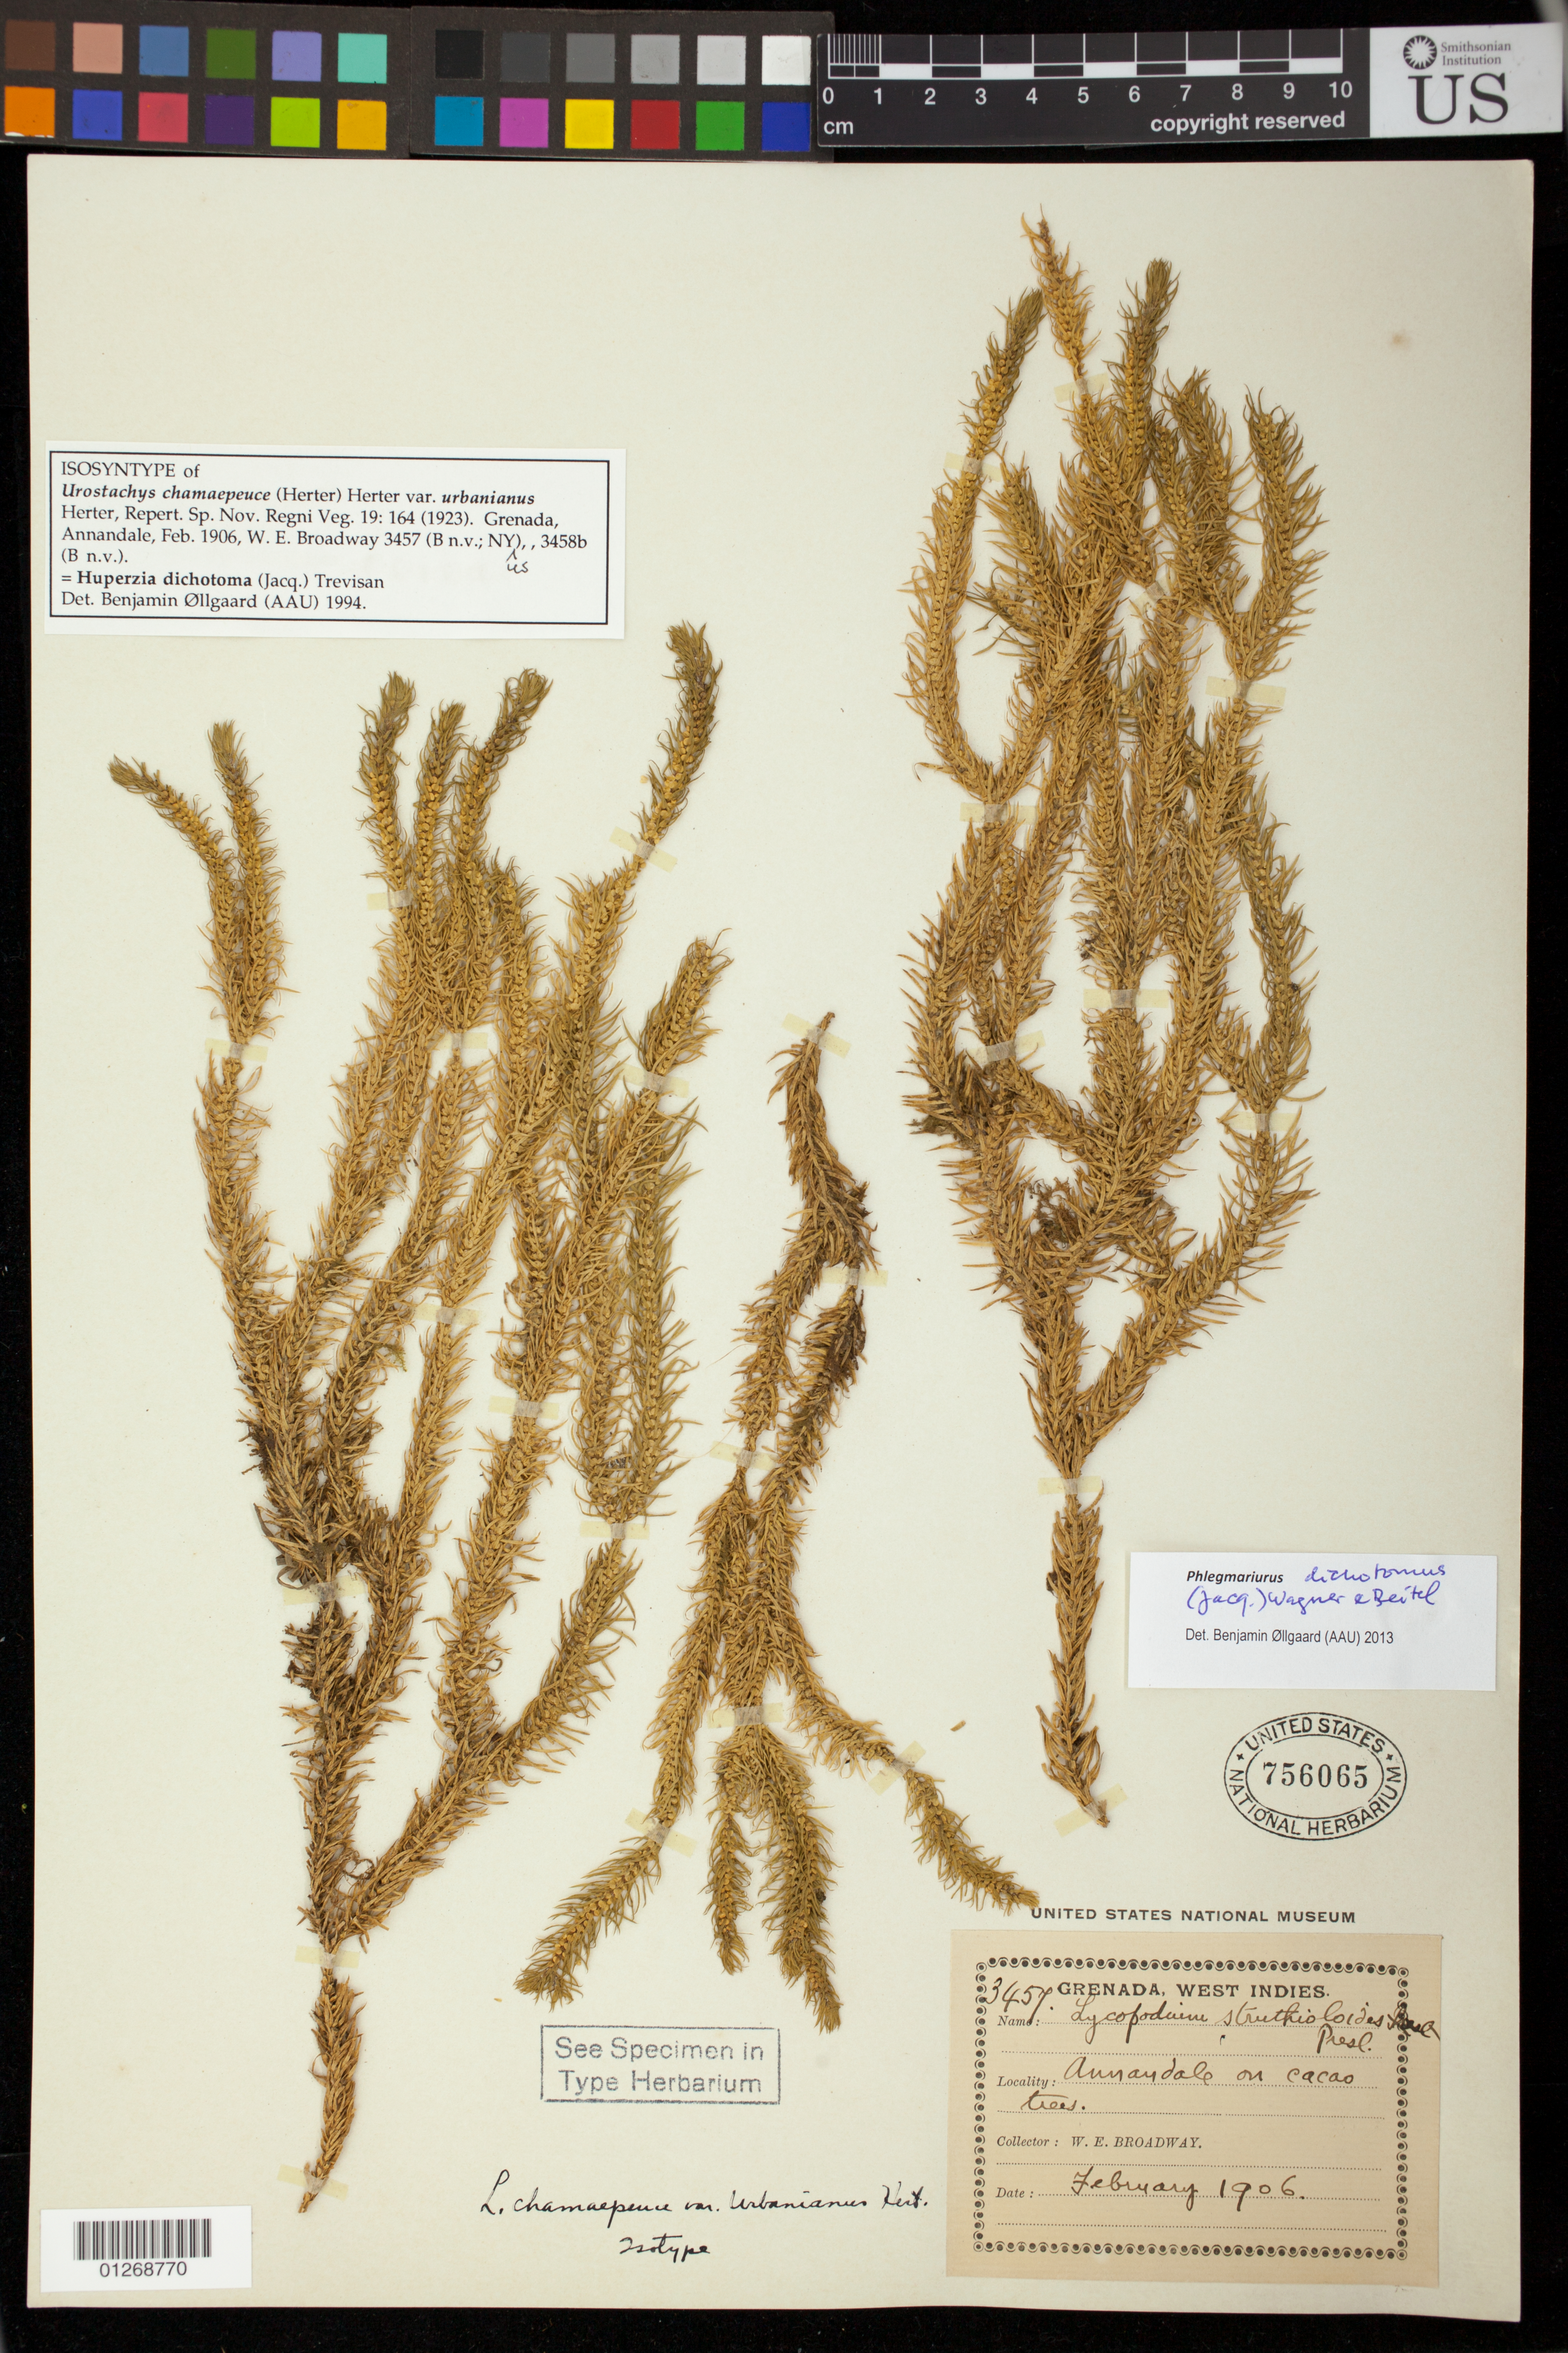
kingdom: Plantae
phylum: Tracheophyta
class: Lycopodiopsida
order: Lycopodiales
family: Lycopodiaceae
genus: Urostachys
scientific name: Urostachys chamaepeuce var. urbanianus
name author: Herter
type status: Isosyntype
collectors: W. E. Broadway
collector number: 3457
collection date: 1906-02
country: Grenada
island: Windward Is.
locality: Annandale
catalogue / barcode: US 756065